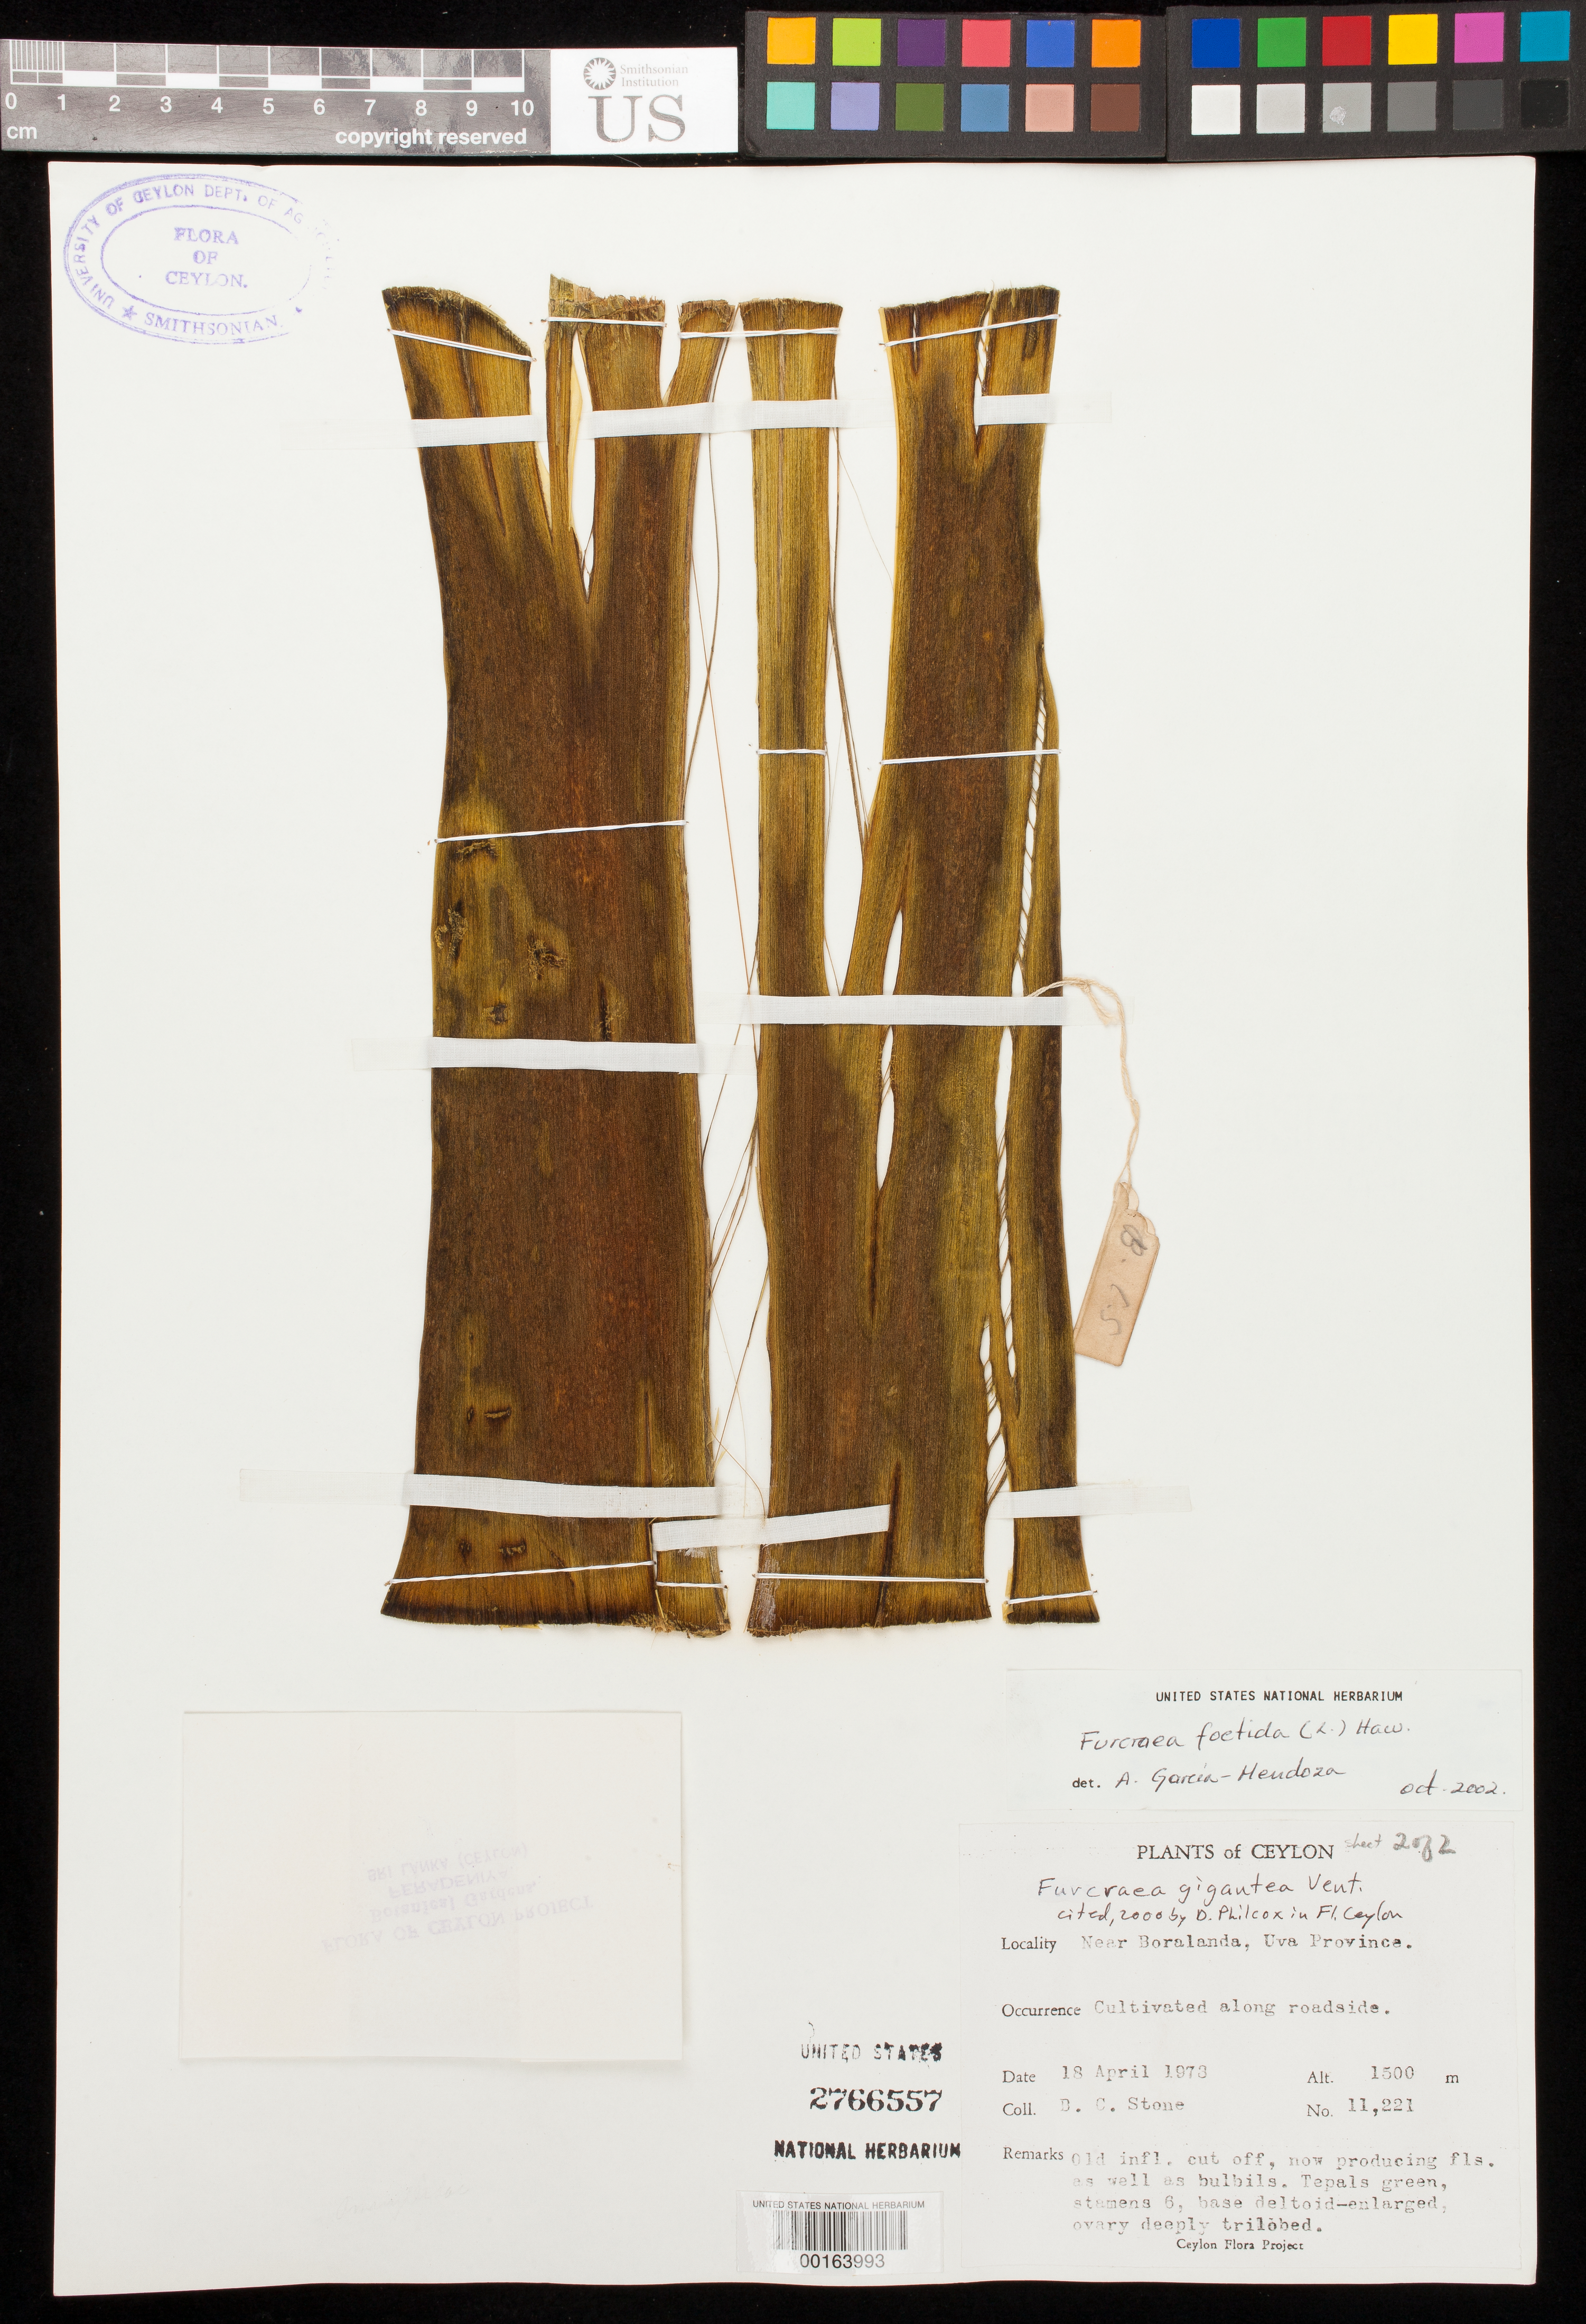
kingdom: Plantae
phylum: Tracheophyta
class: Liliopsida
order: Asparagales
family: Asparagaceae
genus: Furcraea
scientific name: Furcraea foetida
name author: (L.) Haw.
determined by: Philcox, D.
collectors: B. C. Stone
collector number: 11221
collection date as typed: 18 Apr 1973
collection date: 1973-04-18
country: Sri Lanka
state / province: Uva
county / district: Badulla Dist.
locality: Haputale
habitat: Cultivated or spontaneous along roadside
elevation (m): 1500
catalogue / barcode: US 2766557